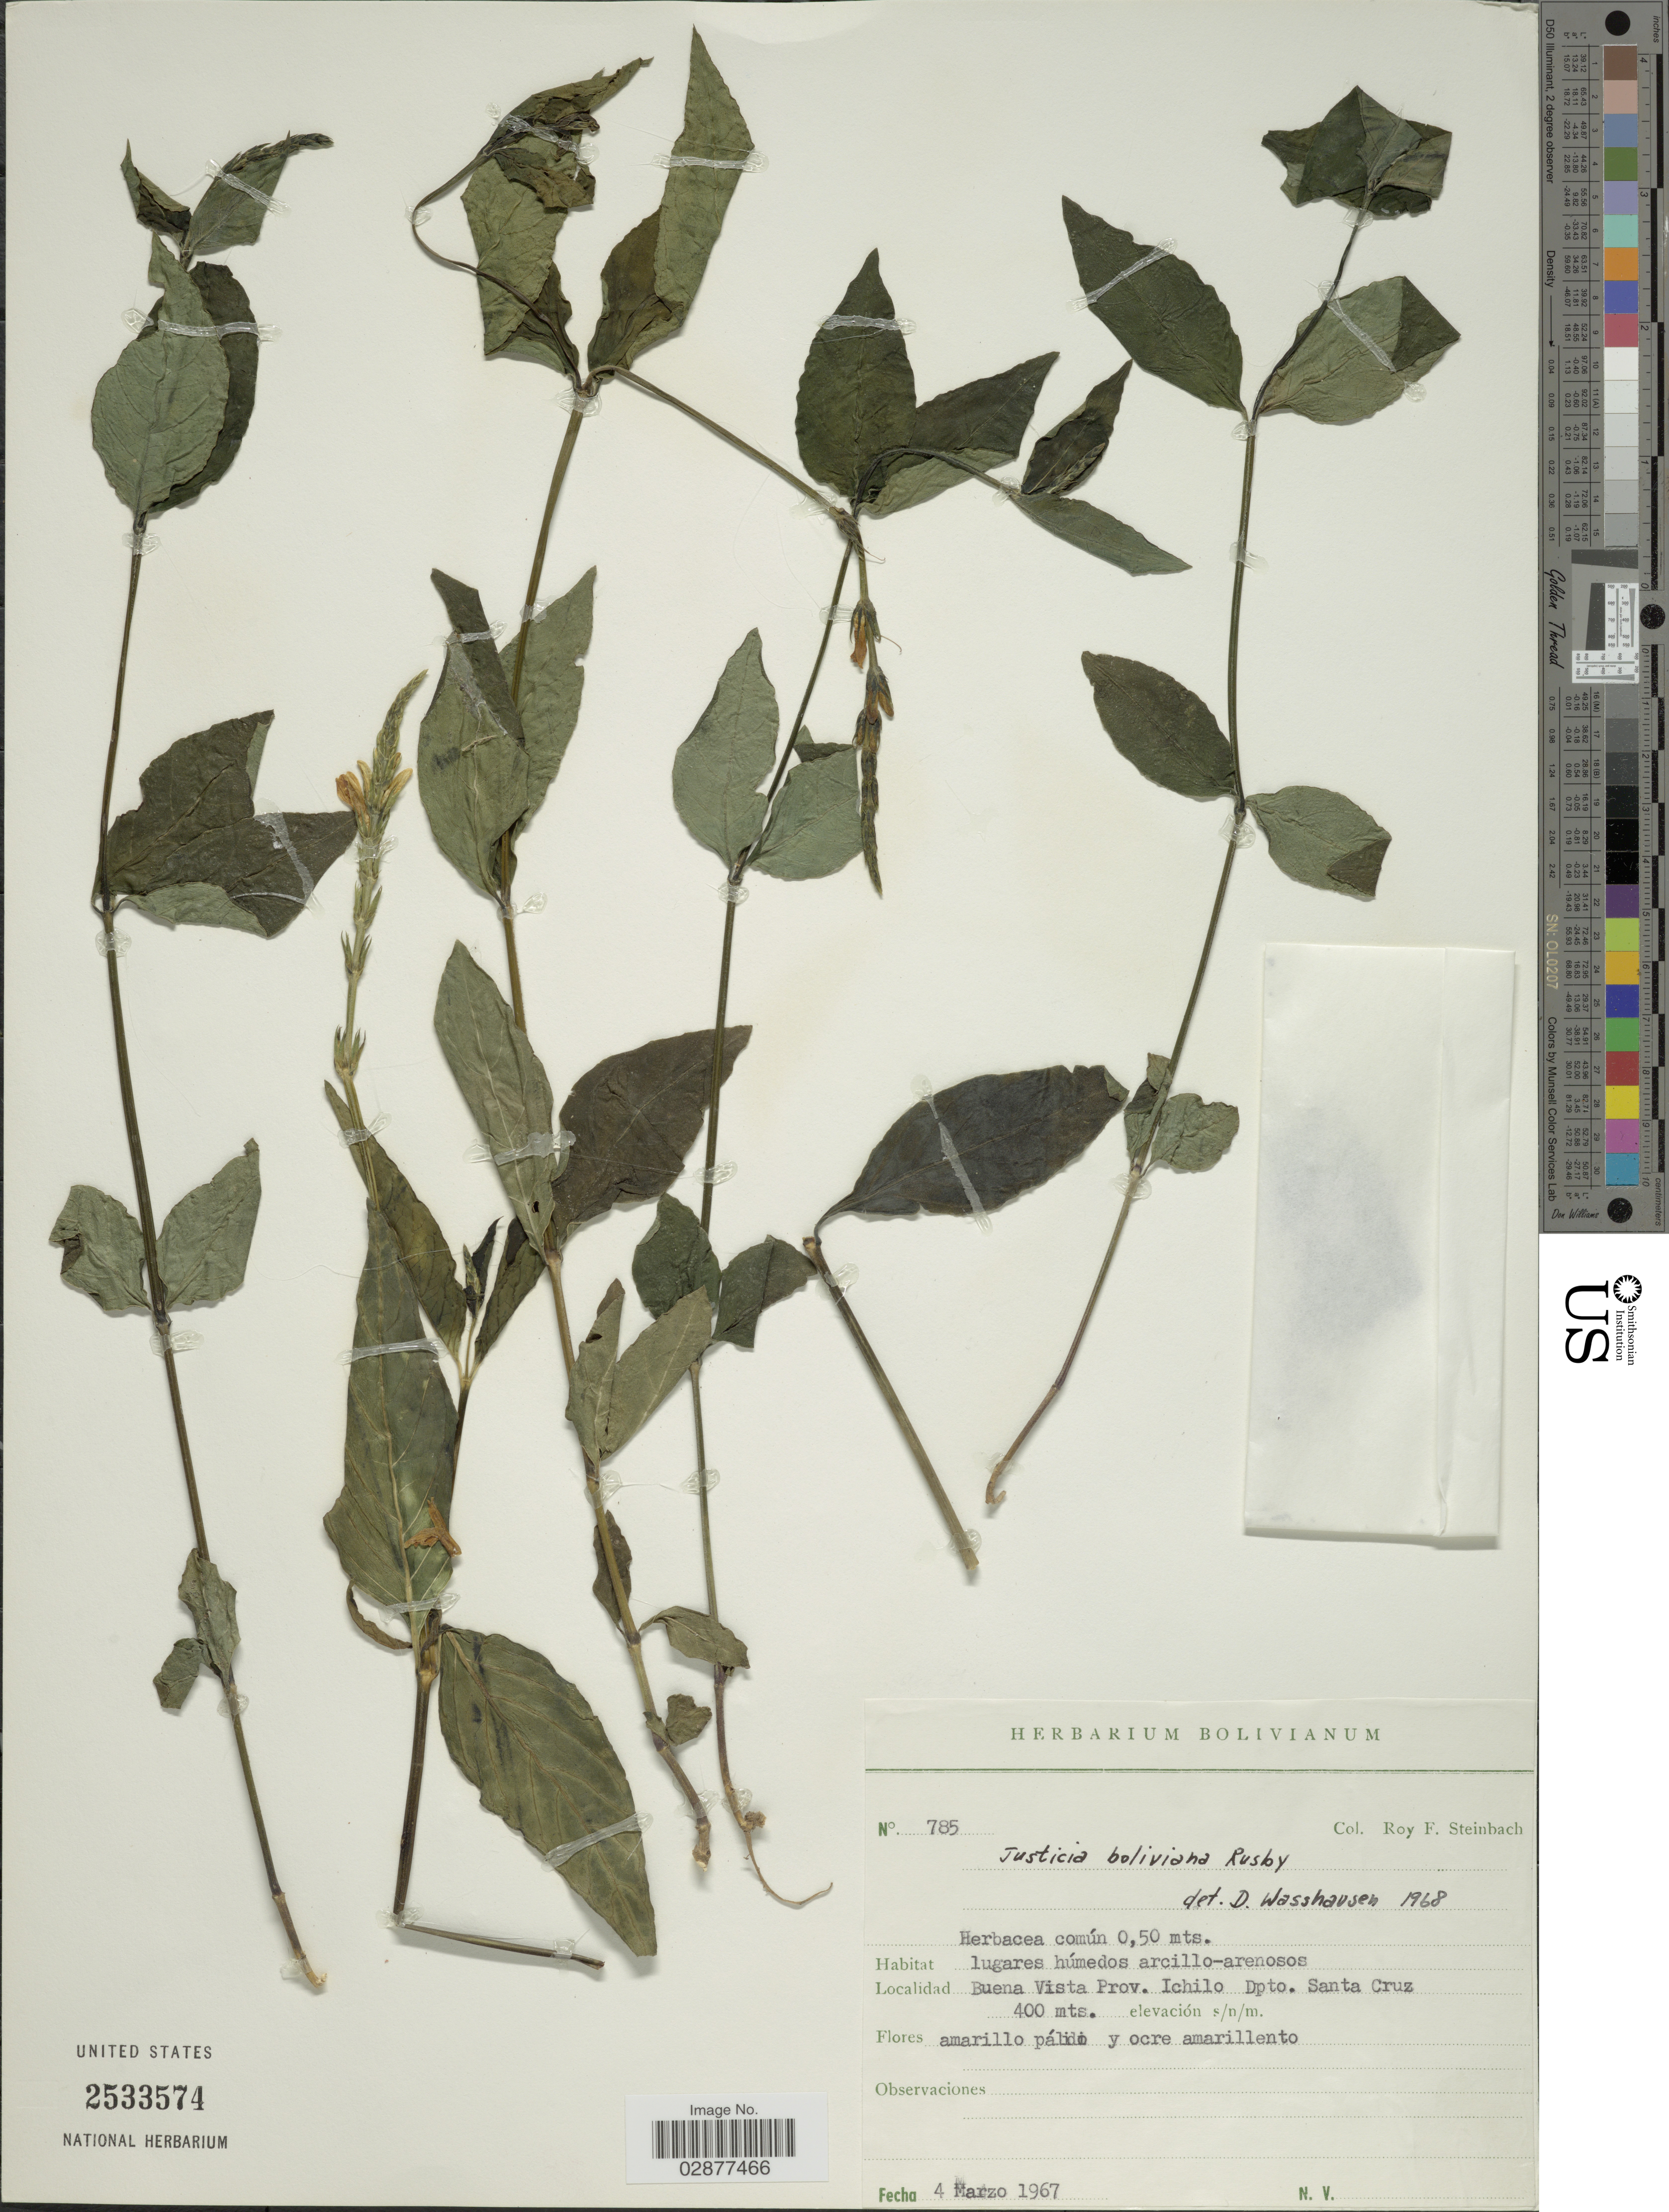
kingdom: Plantae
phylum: Tracheophyta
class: Magnoliopsida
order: Lamiales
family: Acanthaceae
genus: Justicia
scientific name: Justicia boliviana subsp. subintegrifolia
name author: (Rusby) Wassh. & J.R.I. Wood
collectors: R. F. Steinbach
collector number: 785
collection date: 1967-03-04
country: Bolivia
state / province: Santa Cruz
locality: Buena Vista Prov. Ichilo. Dpto. Santa Cruz.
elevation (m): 400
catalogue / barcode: US 2533574